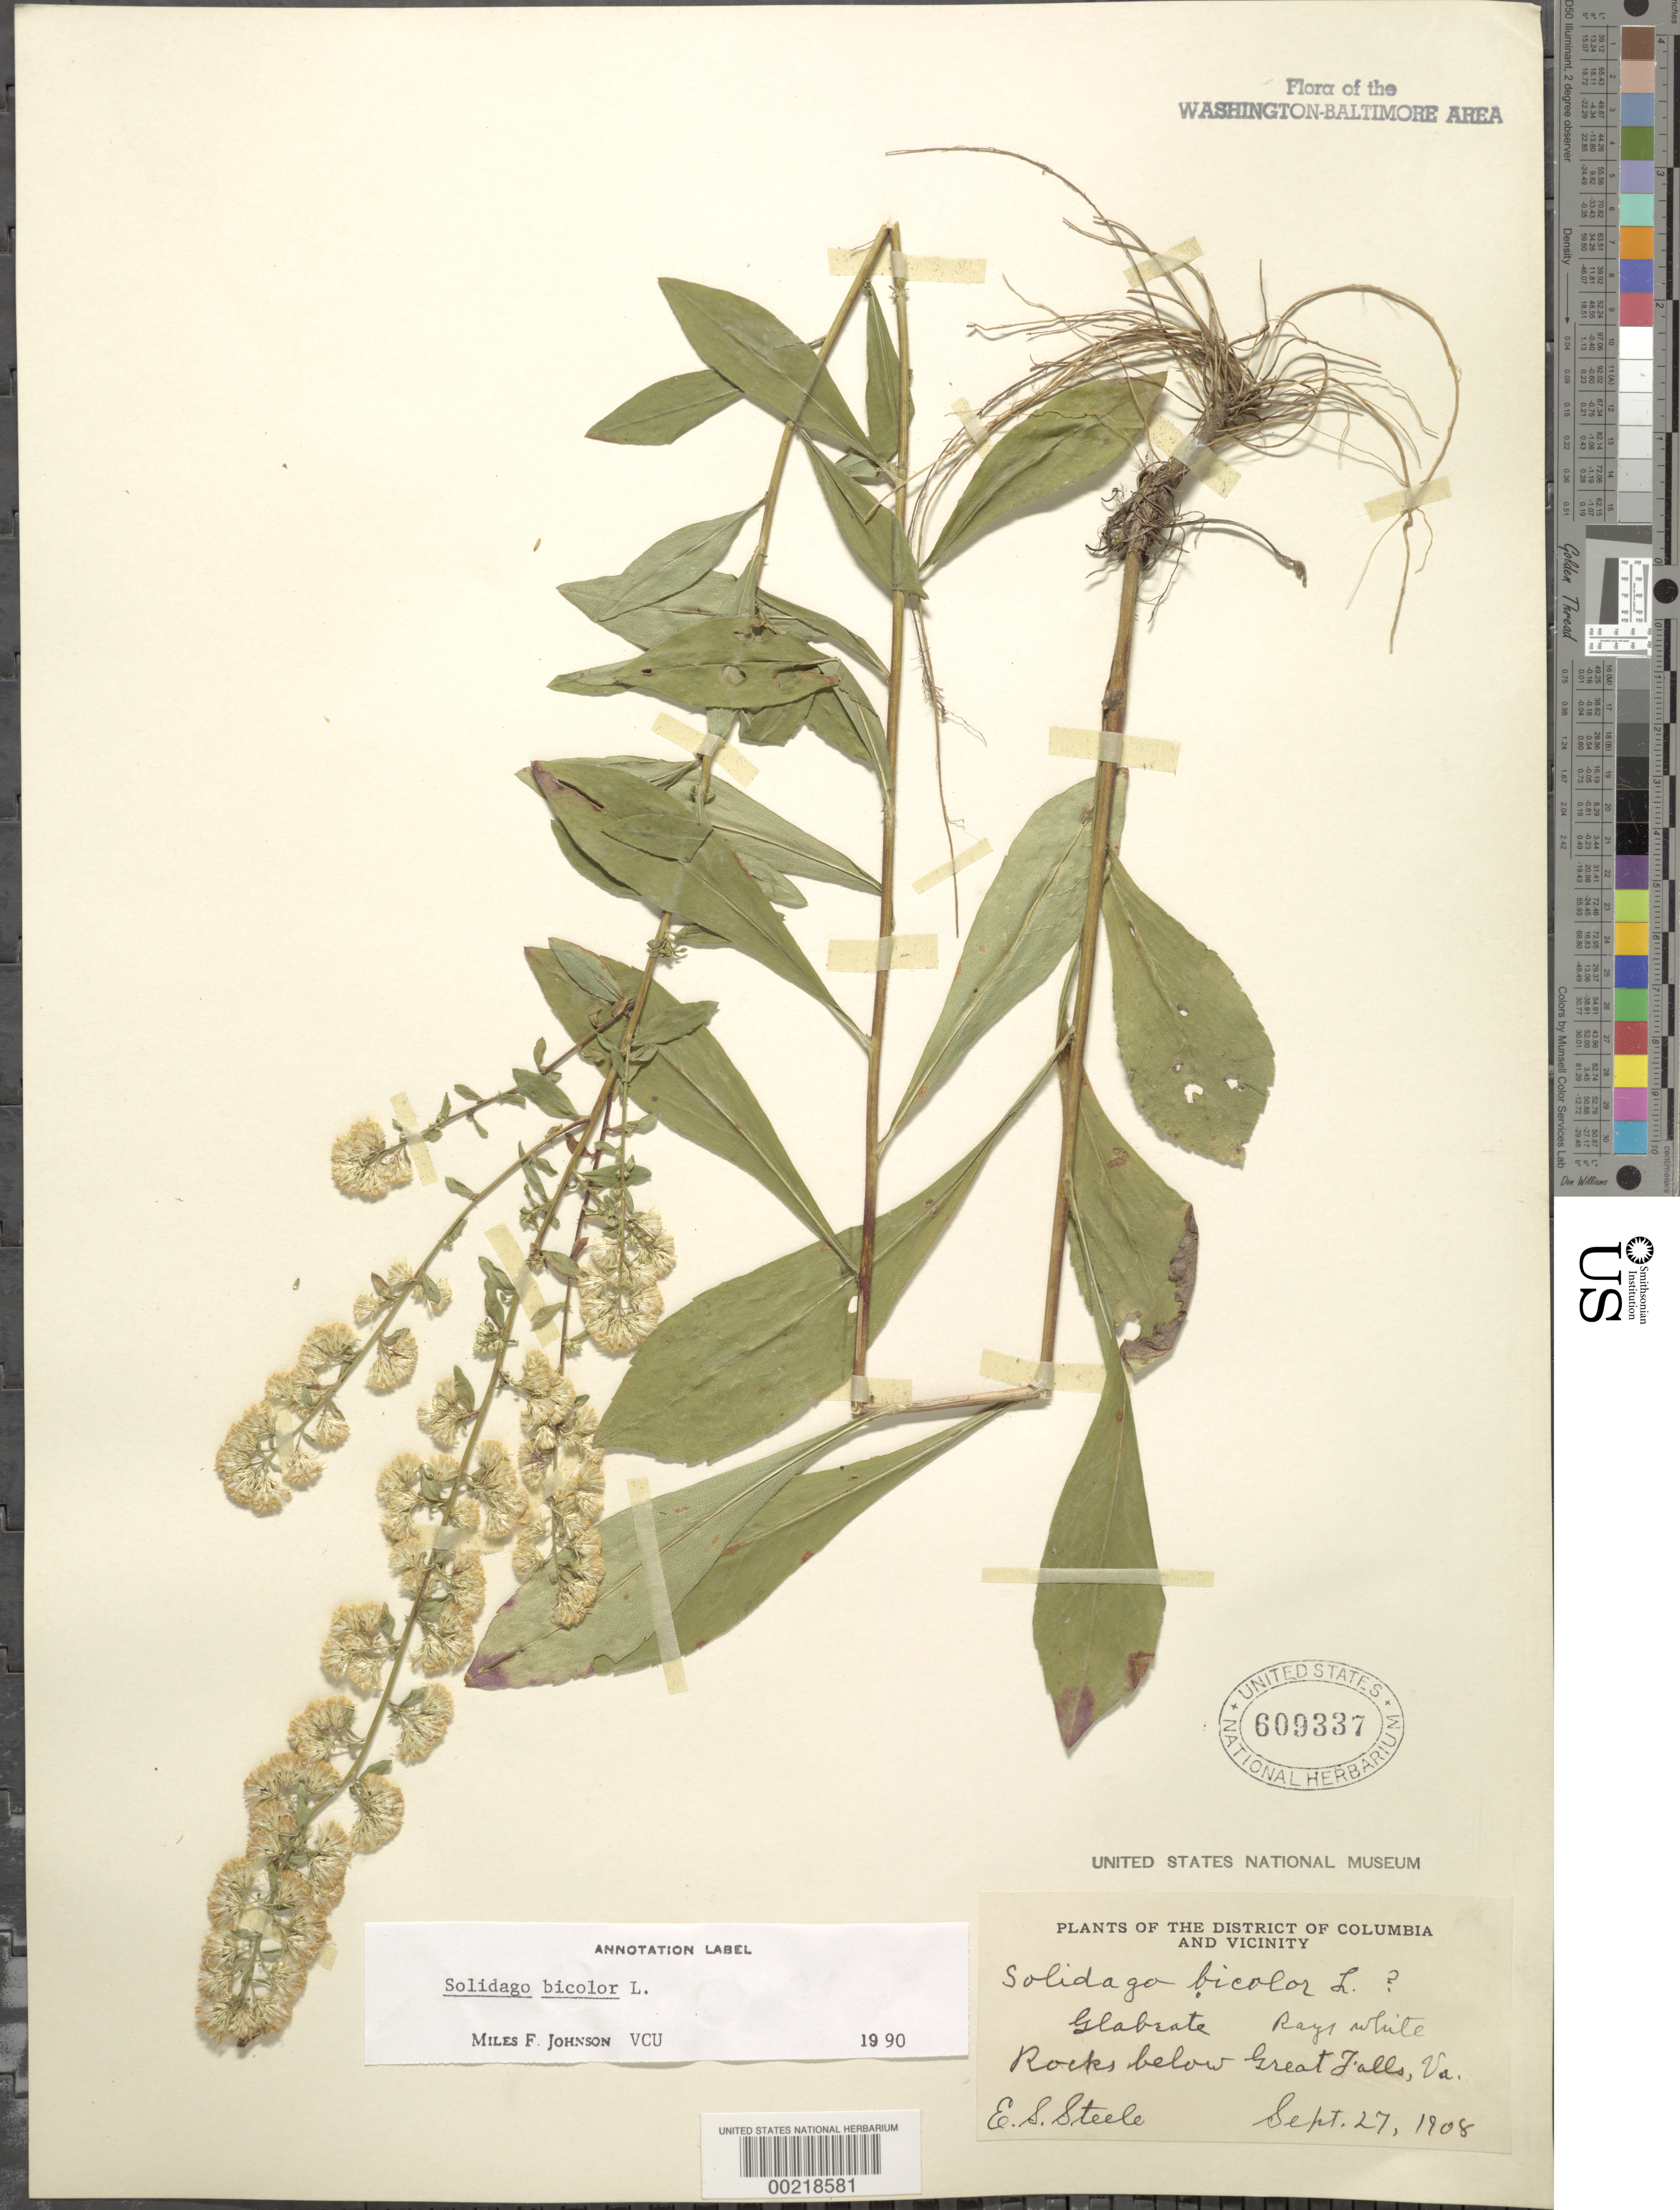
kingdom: Plantae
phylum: Tracheophyta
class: Magnoliopsida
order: Asterales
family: Asteraceae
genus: Solidago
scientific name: Solidago bicolor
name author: L.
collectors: E. Steele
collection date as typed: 27 Sep 1908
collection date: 1908-09-27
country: United States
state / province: Virginia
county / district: Fairfax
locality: Great Falls vicinity C. & O. Canal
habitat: Among rocks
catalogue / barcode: US 609337